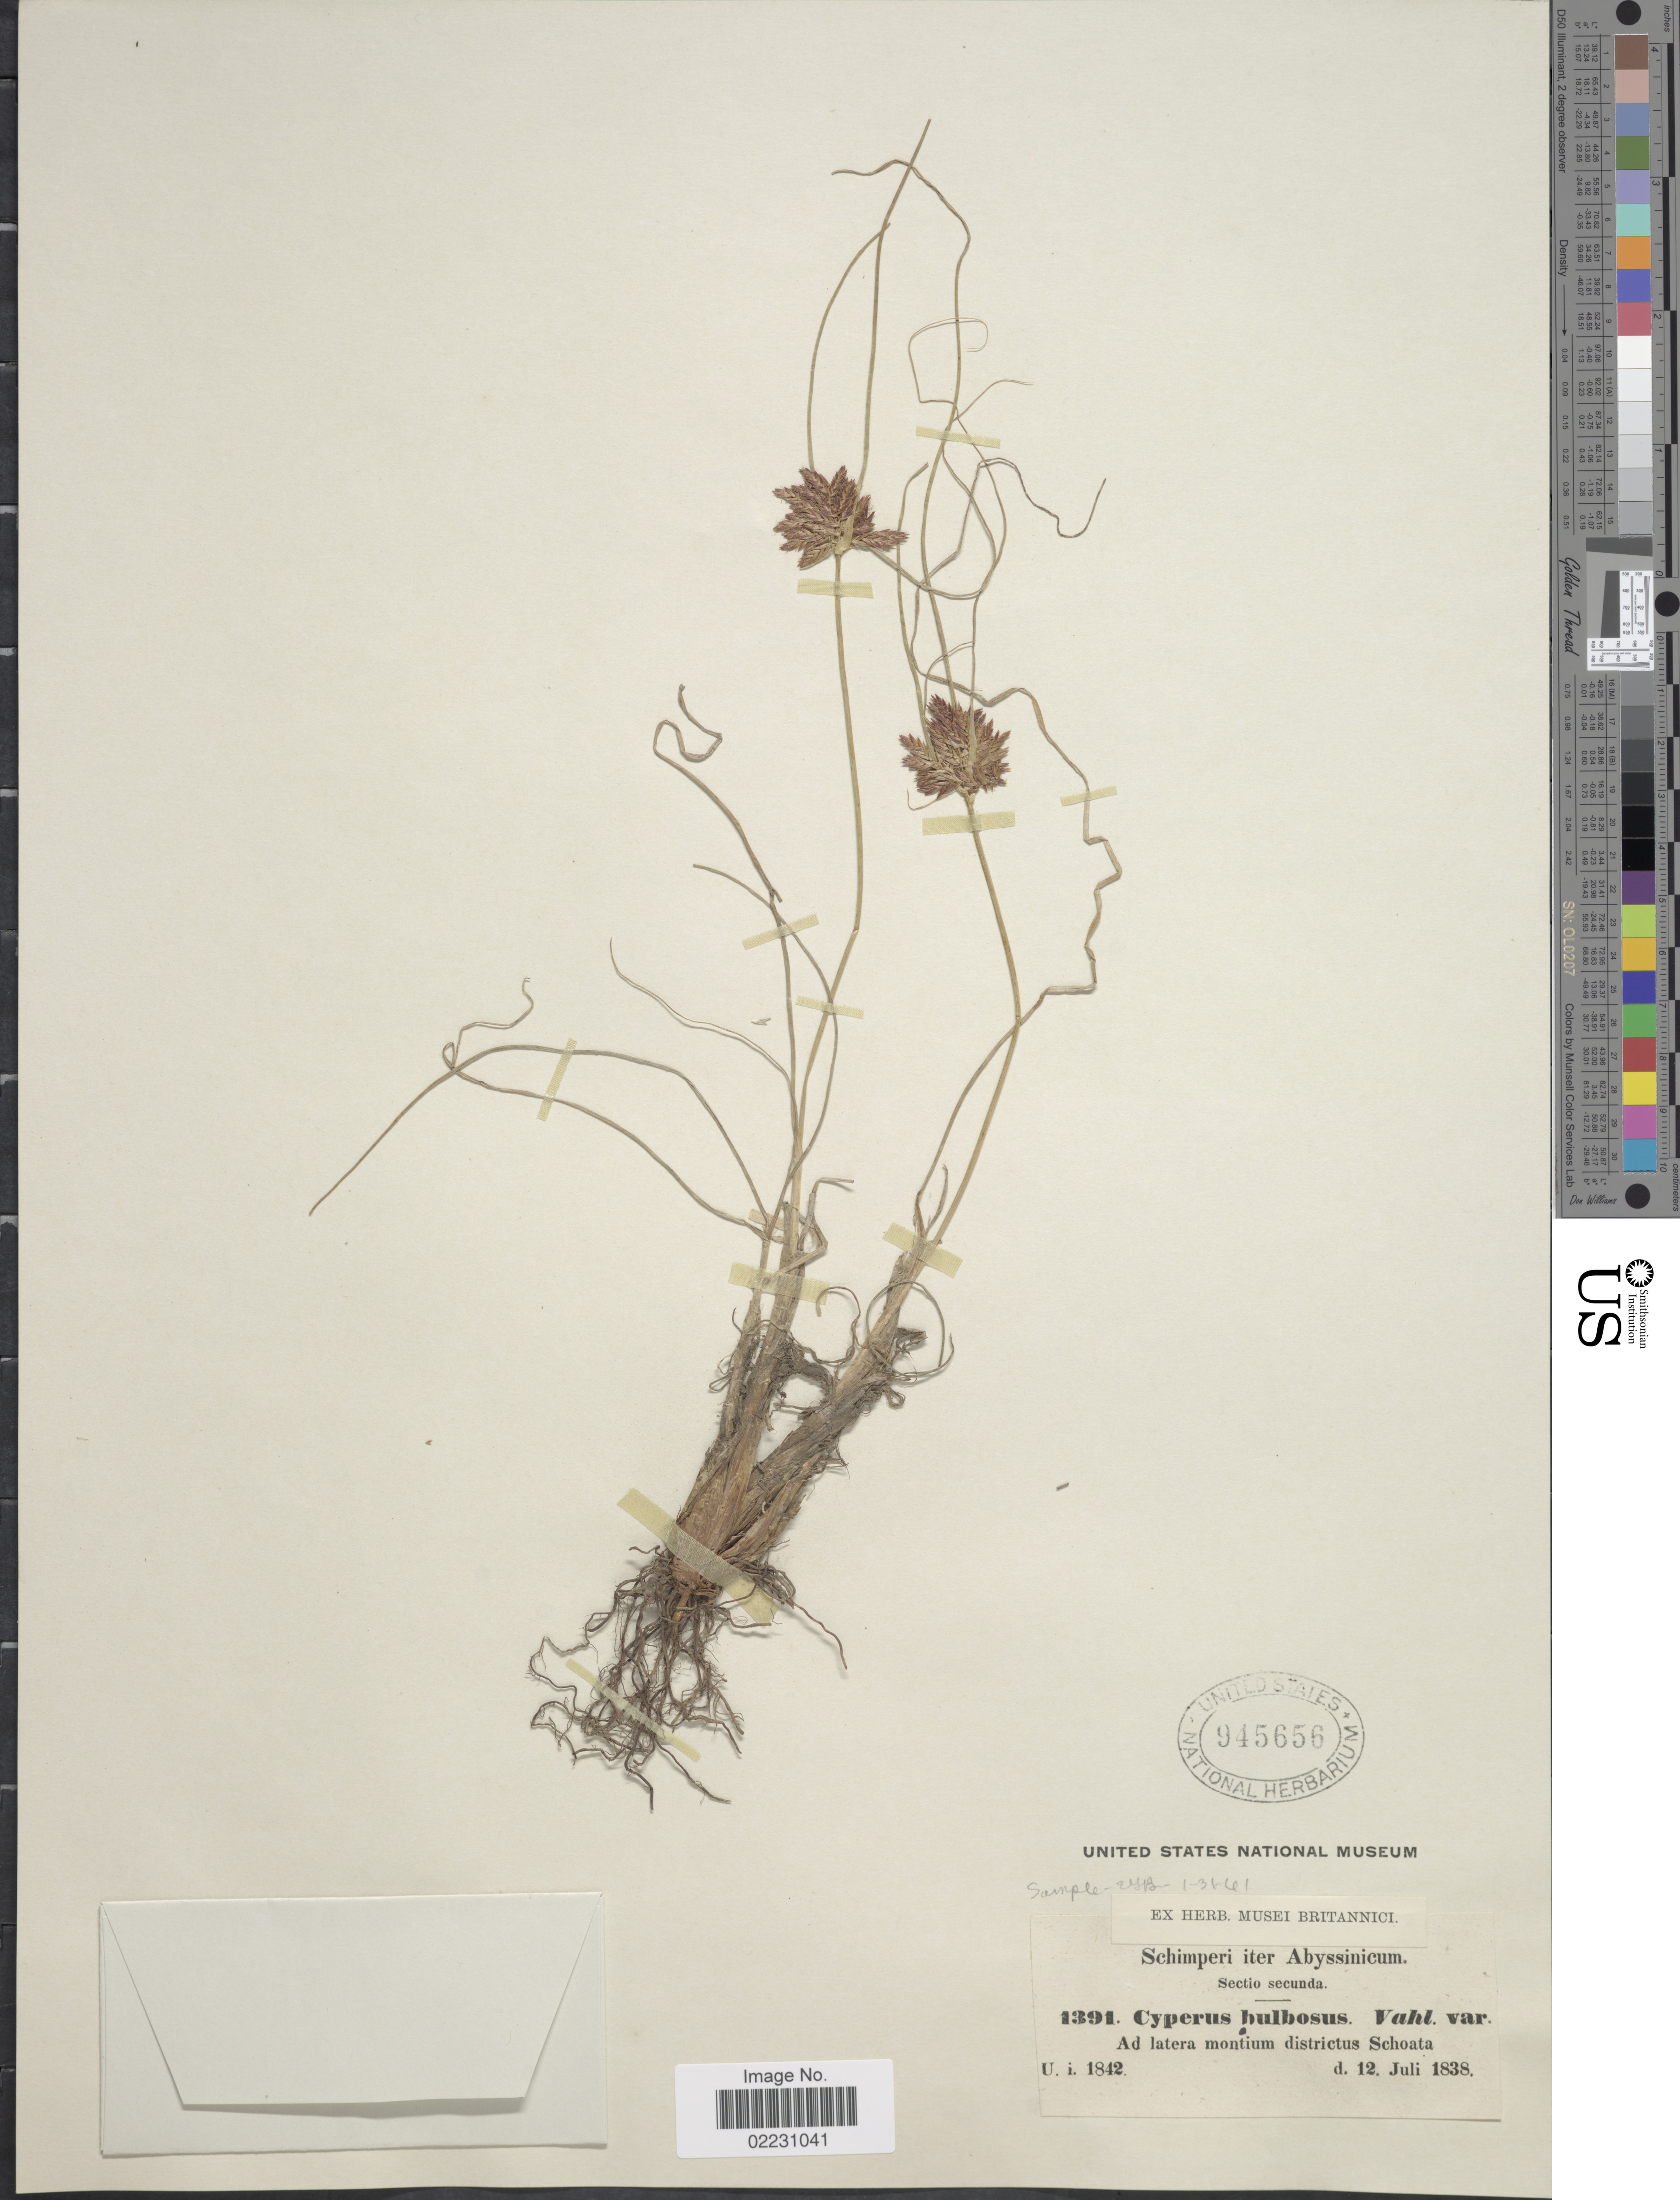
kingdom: Plantae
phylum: Tracheophyta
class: Liliopsida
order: Poales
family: Cyperaceae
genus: Cyperus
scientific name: Cyperus bulbosus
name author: Vahl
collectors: -. Schimper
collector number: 1391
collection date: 1838-07-12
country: Eritrea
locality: Abyssinicum, Ad latera montium districtus Schoata.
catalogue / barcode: US 945656